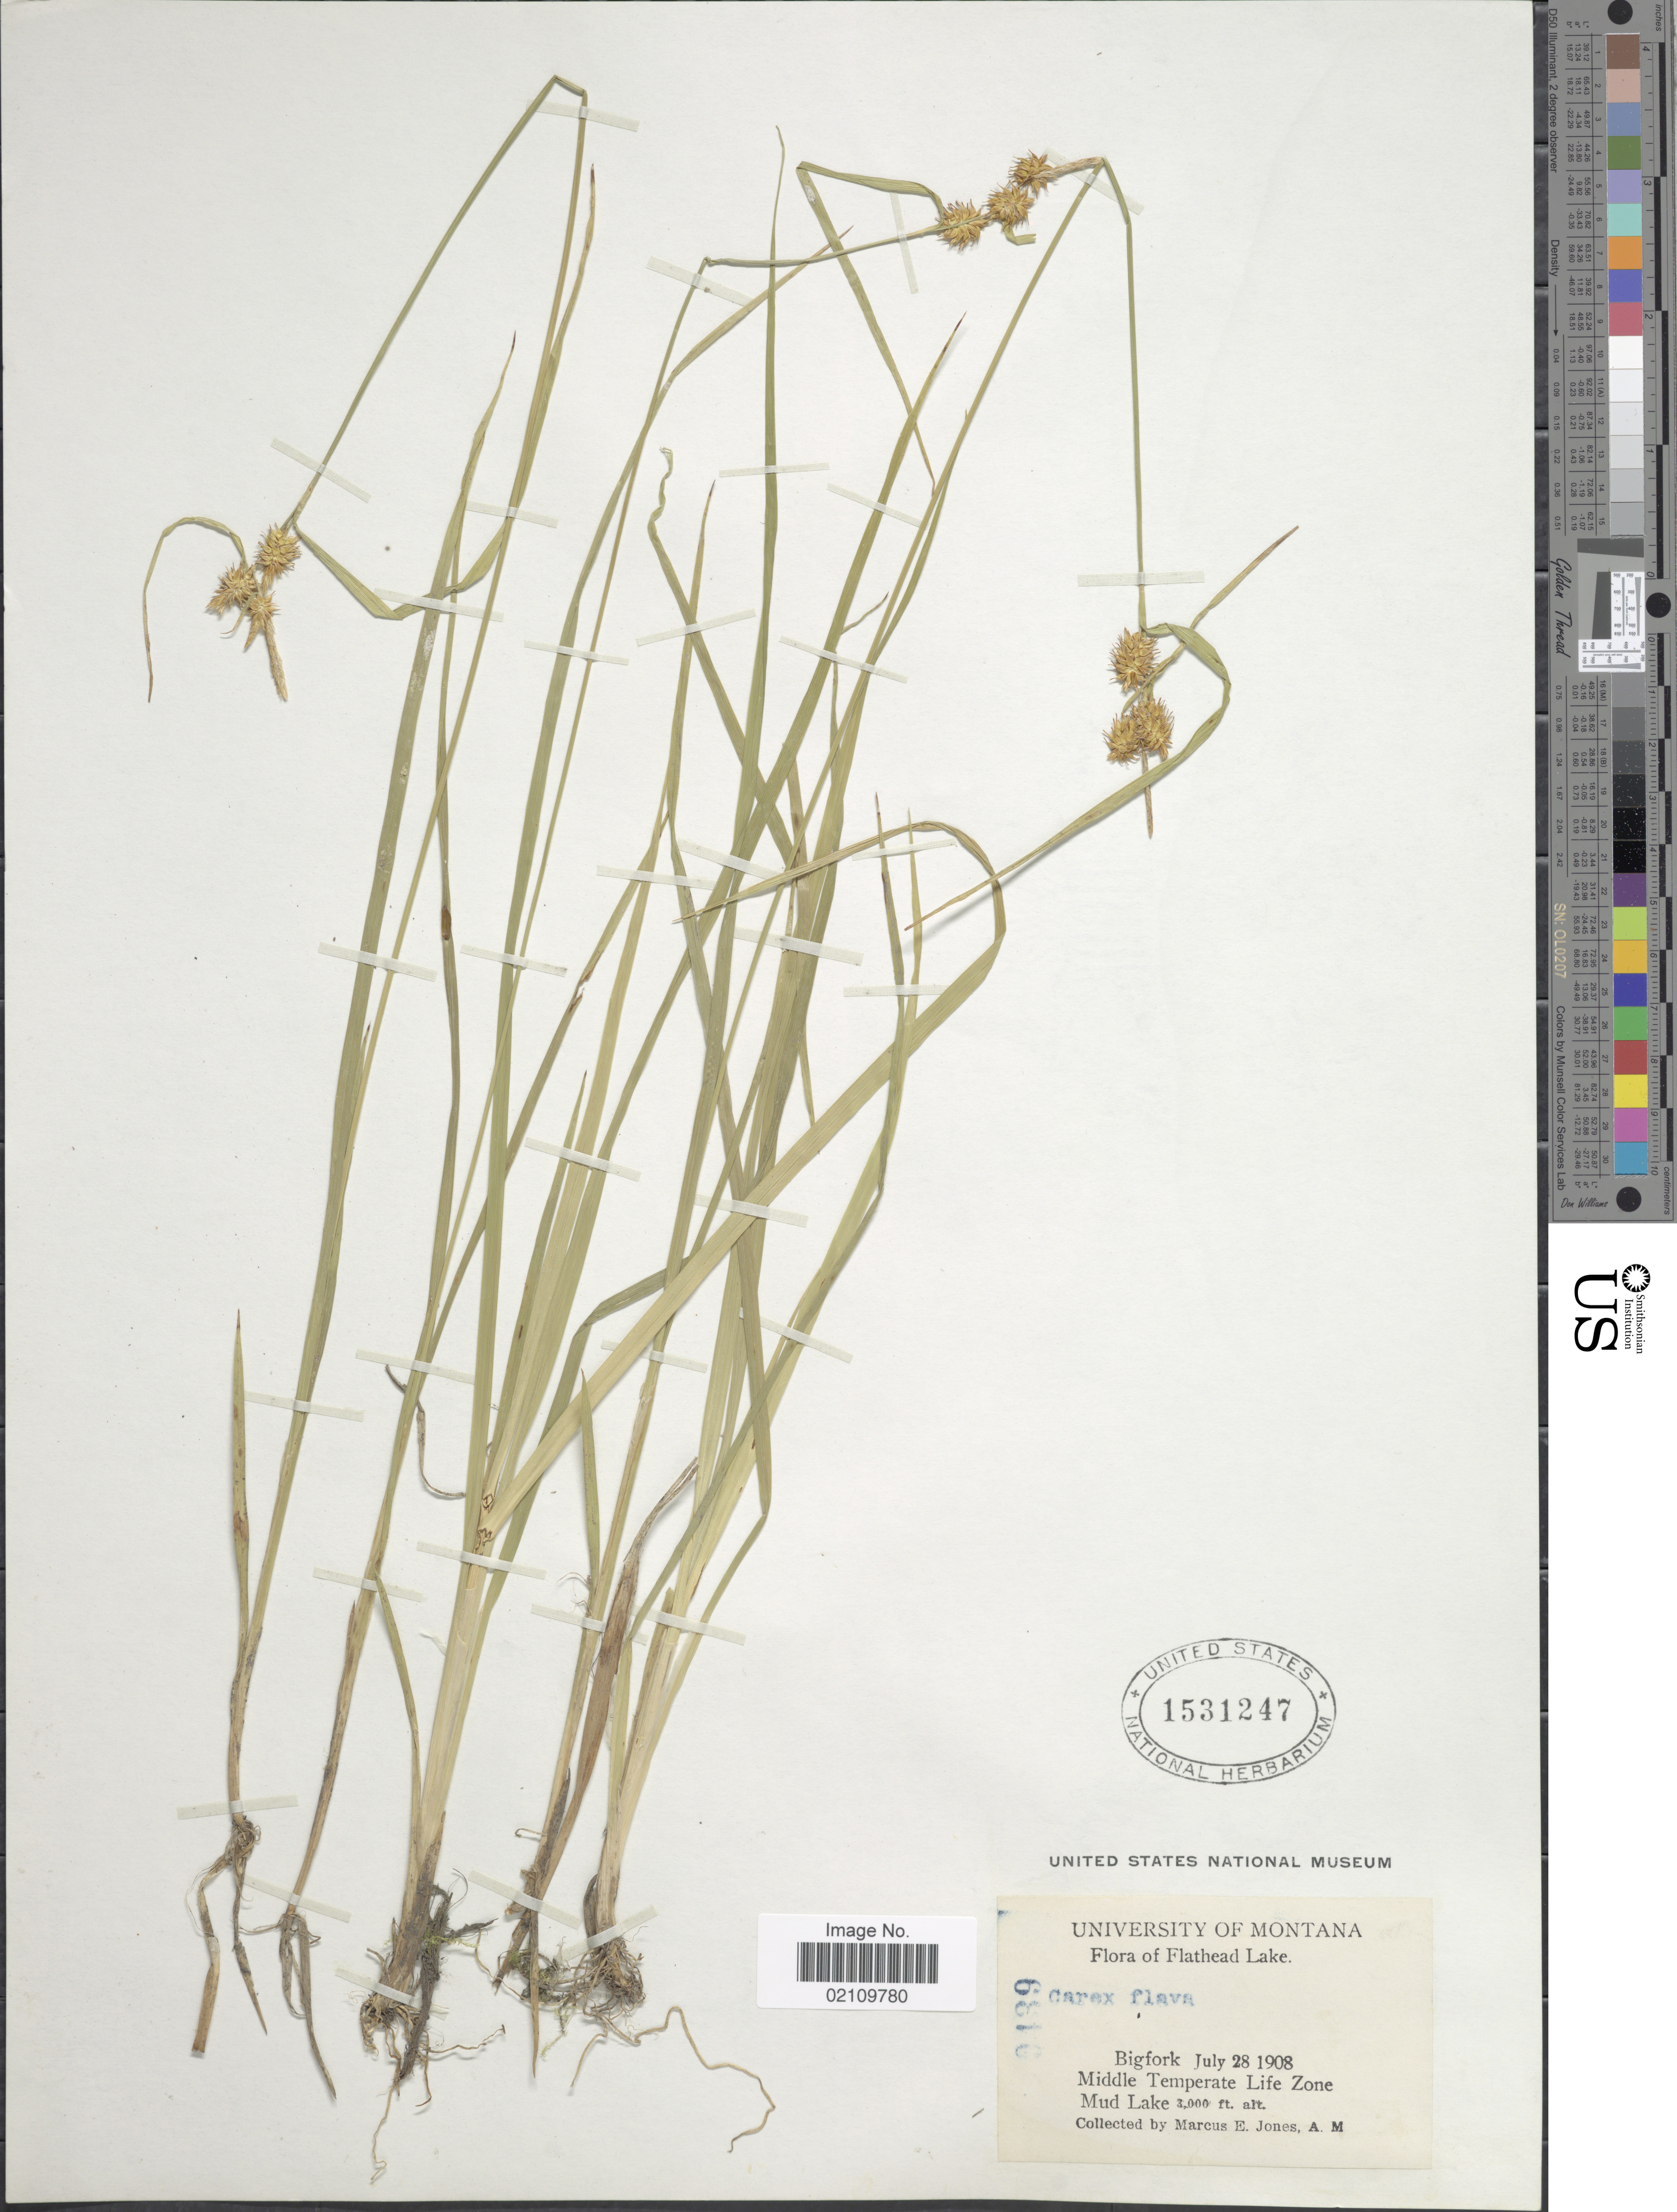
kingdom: Plantae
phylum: Tracheophyta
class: Liliopsida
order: Poales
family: Cyperaceae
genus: Carex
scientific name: Carex flava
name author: L.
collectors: M. E. Jones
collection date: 1908-07-28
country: United States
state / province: Montana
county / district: Flathead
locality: Flathead Lake. Bigfork Middle Temperate Life Zone. Mud Lake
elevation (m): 914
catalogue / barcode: US 1531247